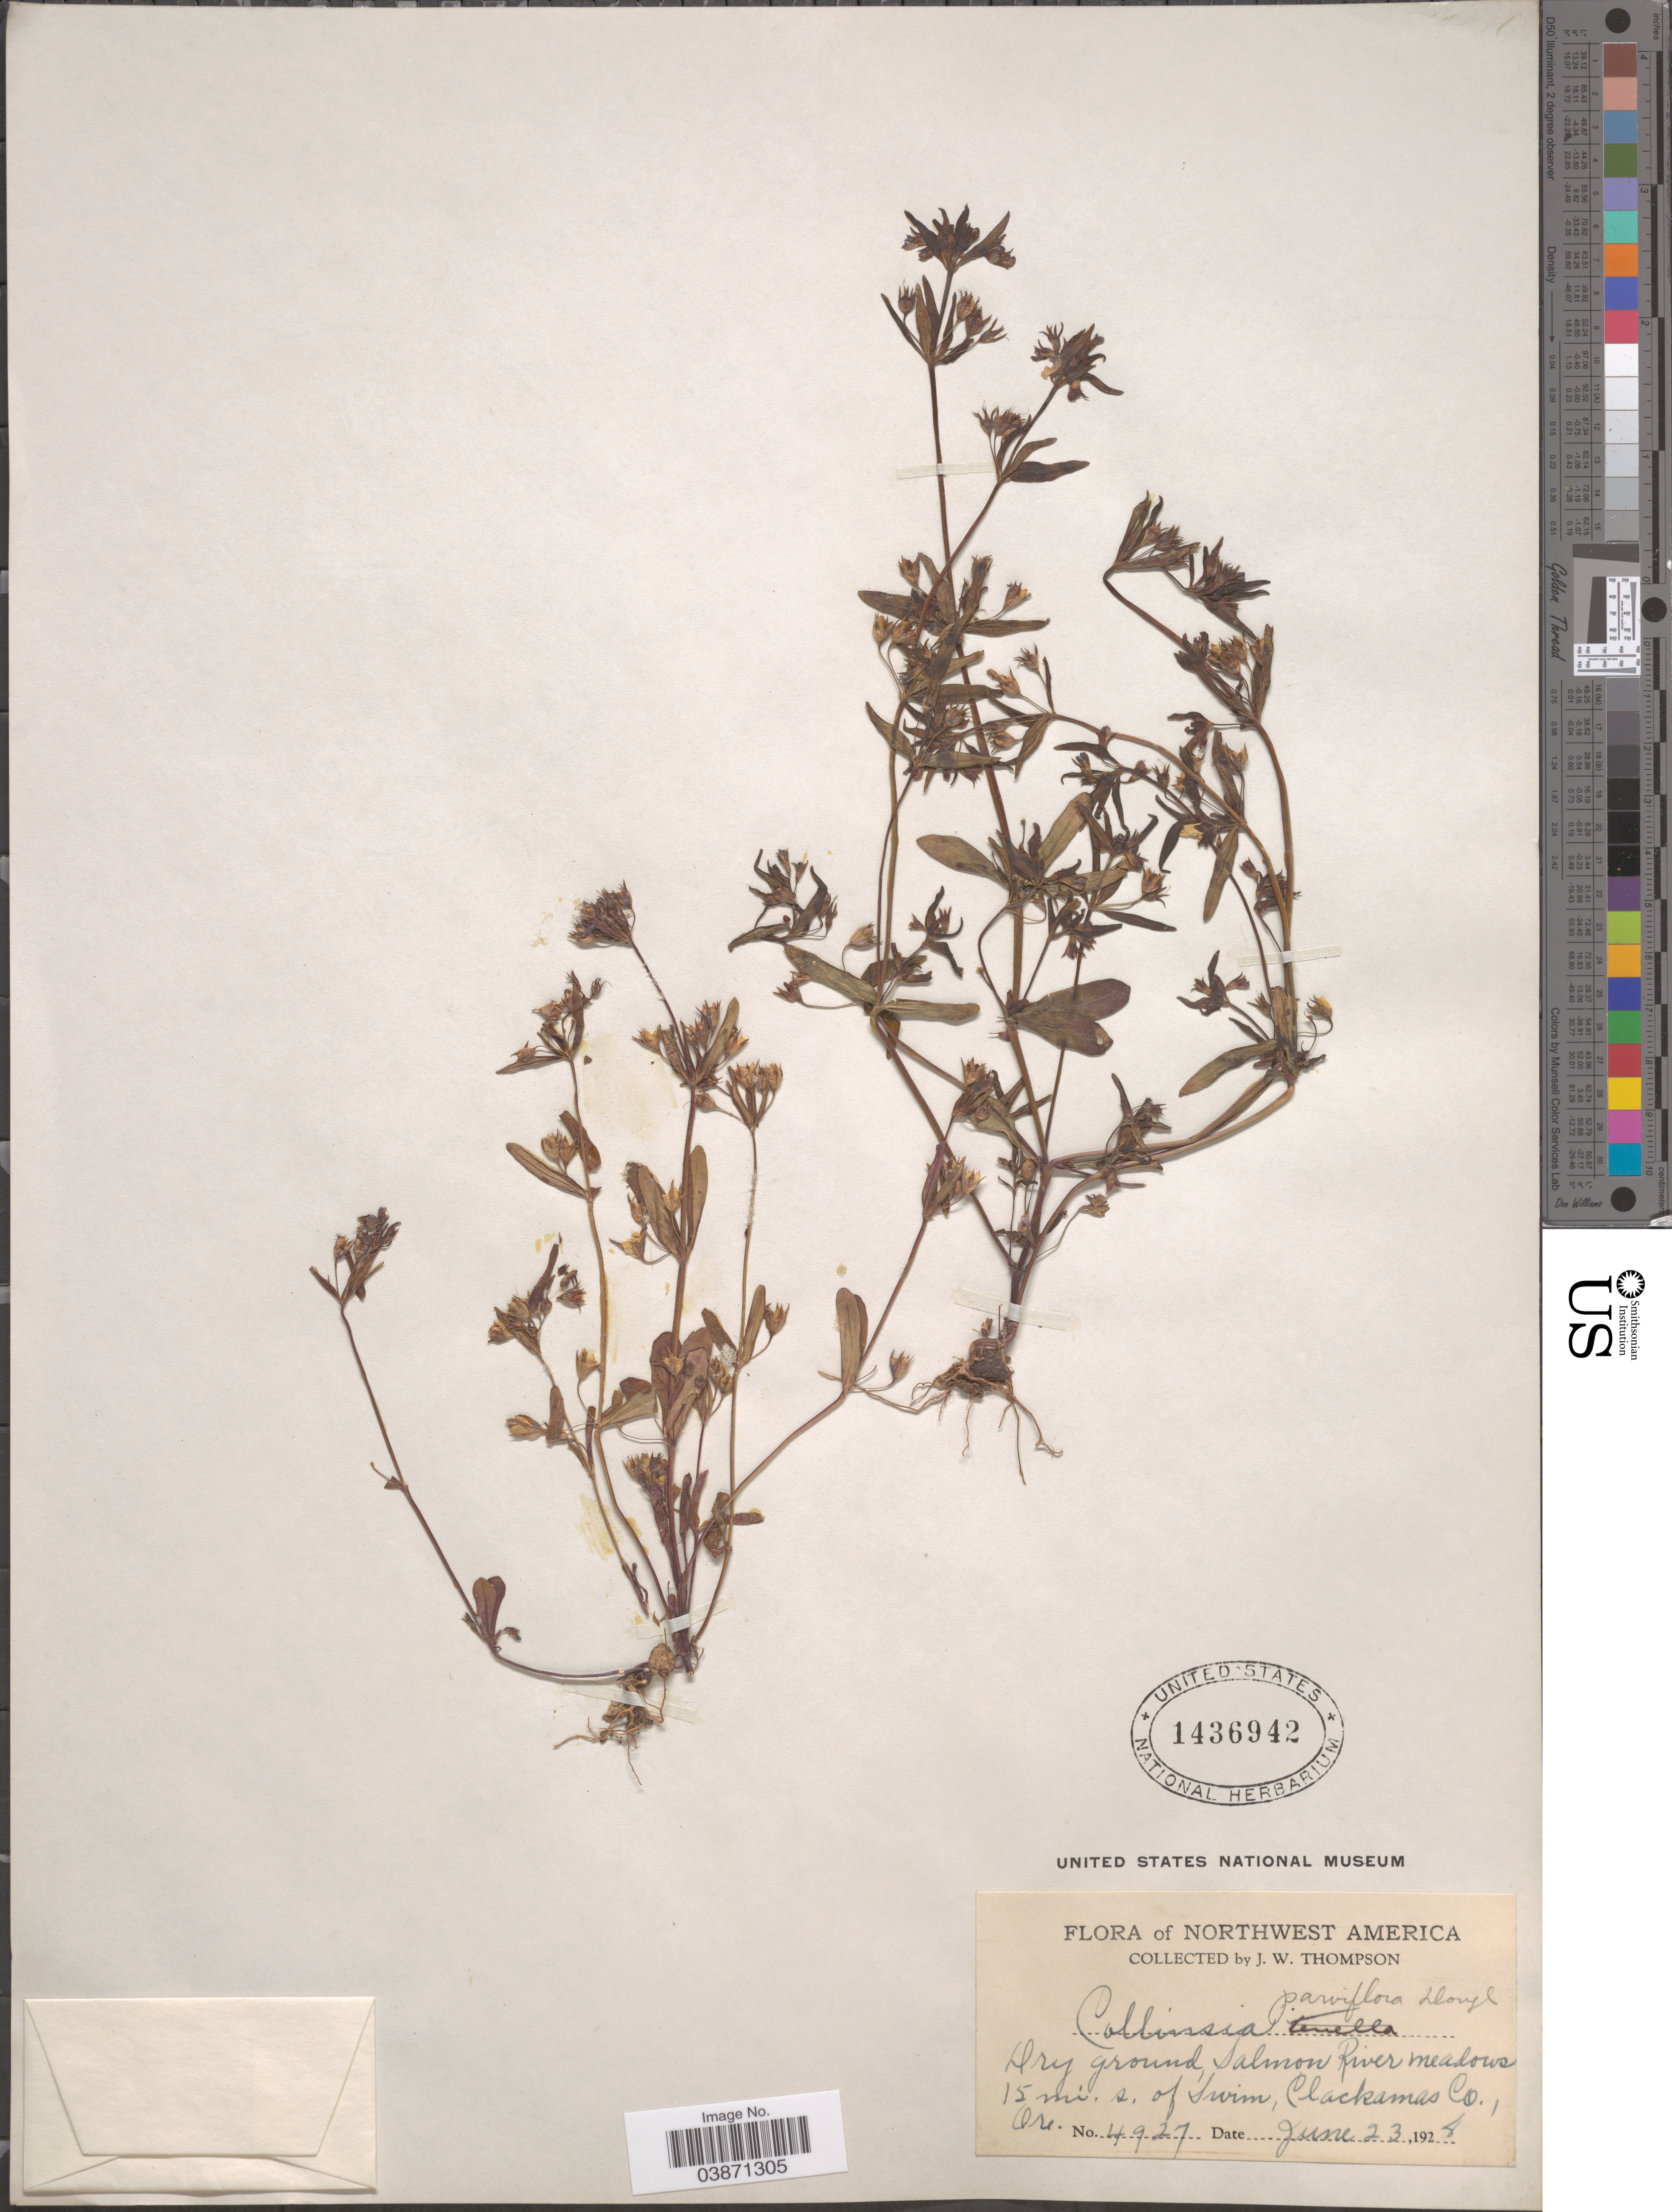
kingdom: Plantae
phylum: Tracheophyta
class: Magnoliopsida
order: Lamiales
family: Plantaginaceae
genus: Collinsia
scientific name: Collinsia parviflora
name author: Douglas ex Lindl.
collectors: J. Thompson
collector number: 4927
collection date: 1928-06-23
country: United States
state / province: Oregon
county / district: Clackamas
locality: Northwest America. Salmon River meadows. 15 mi. s. of Swim, Clackamas Co.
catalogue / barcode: US 1436942